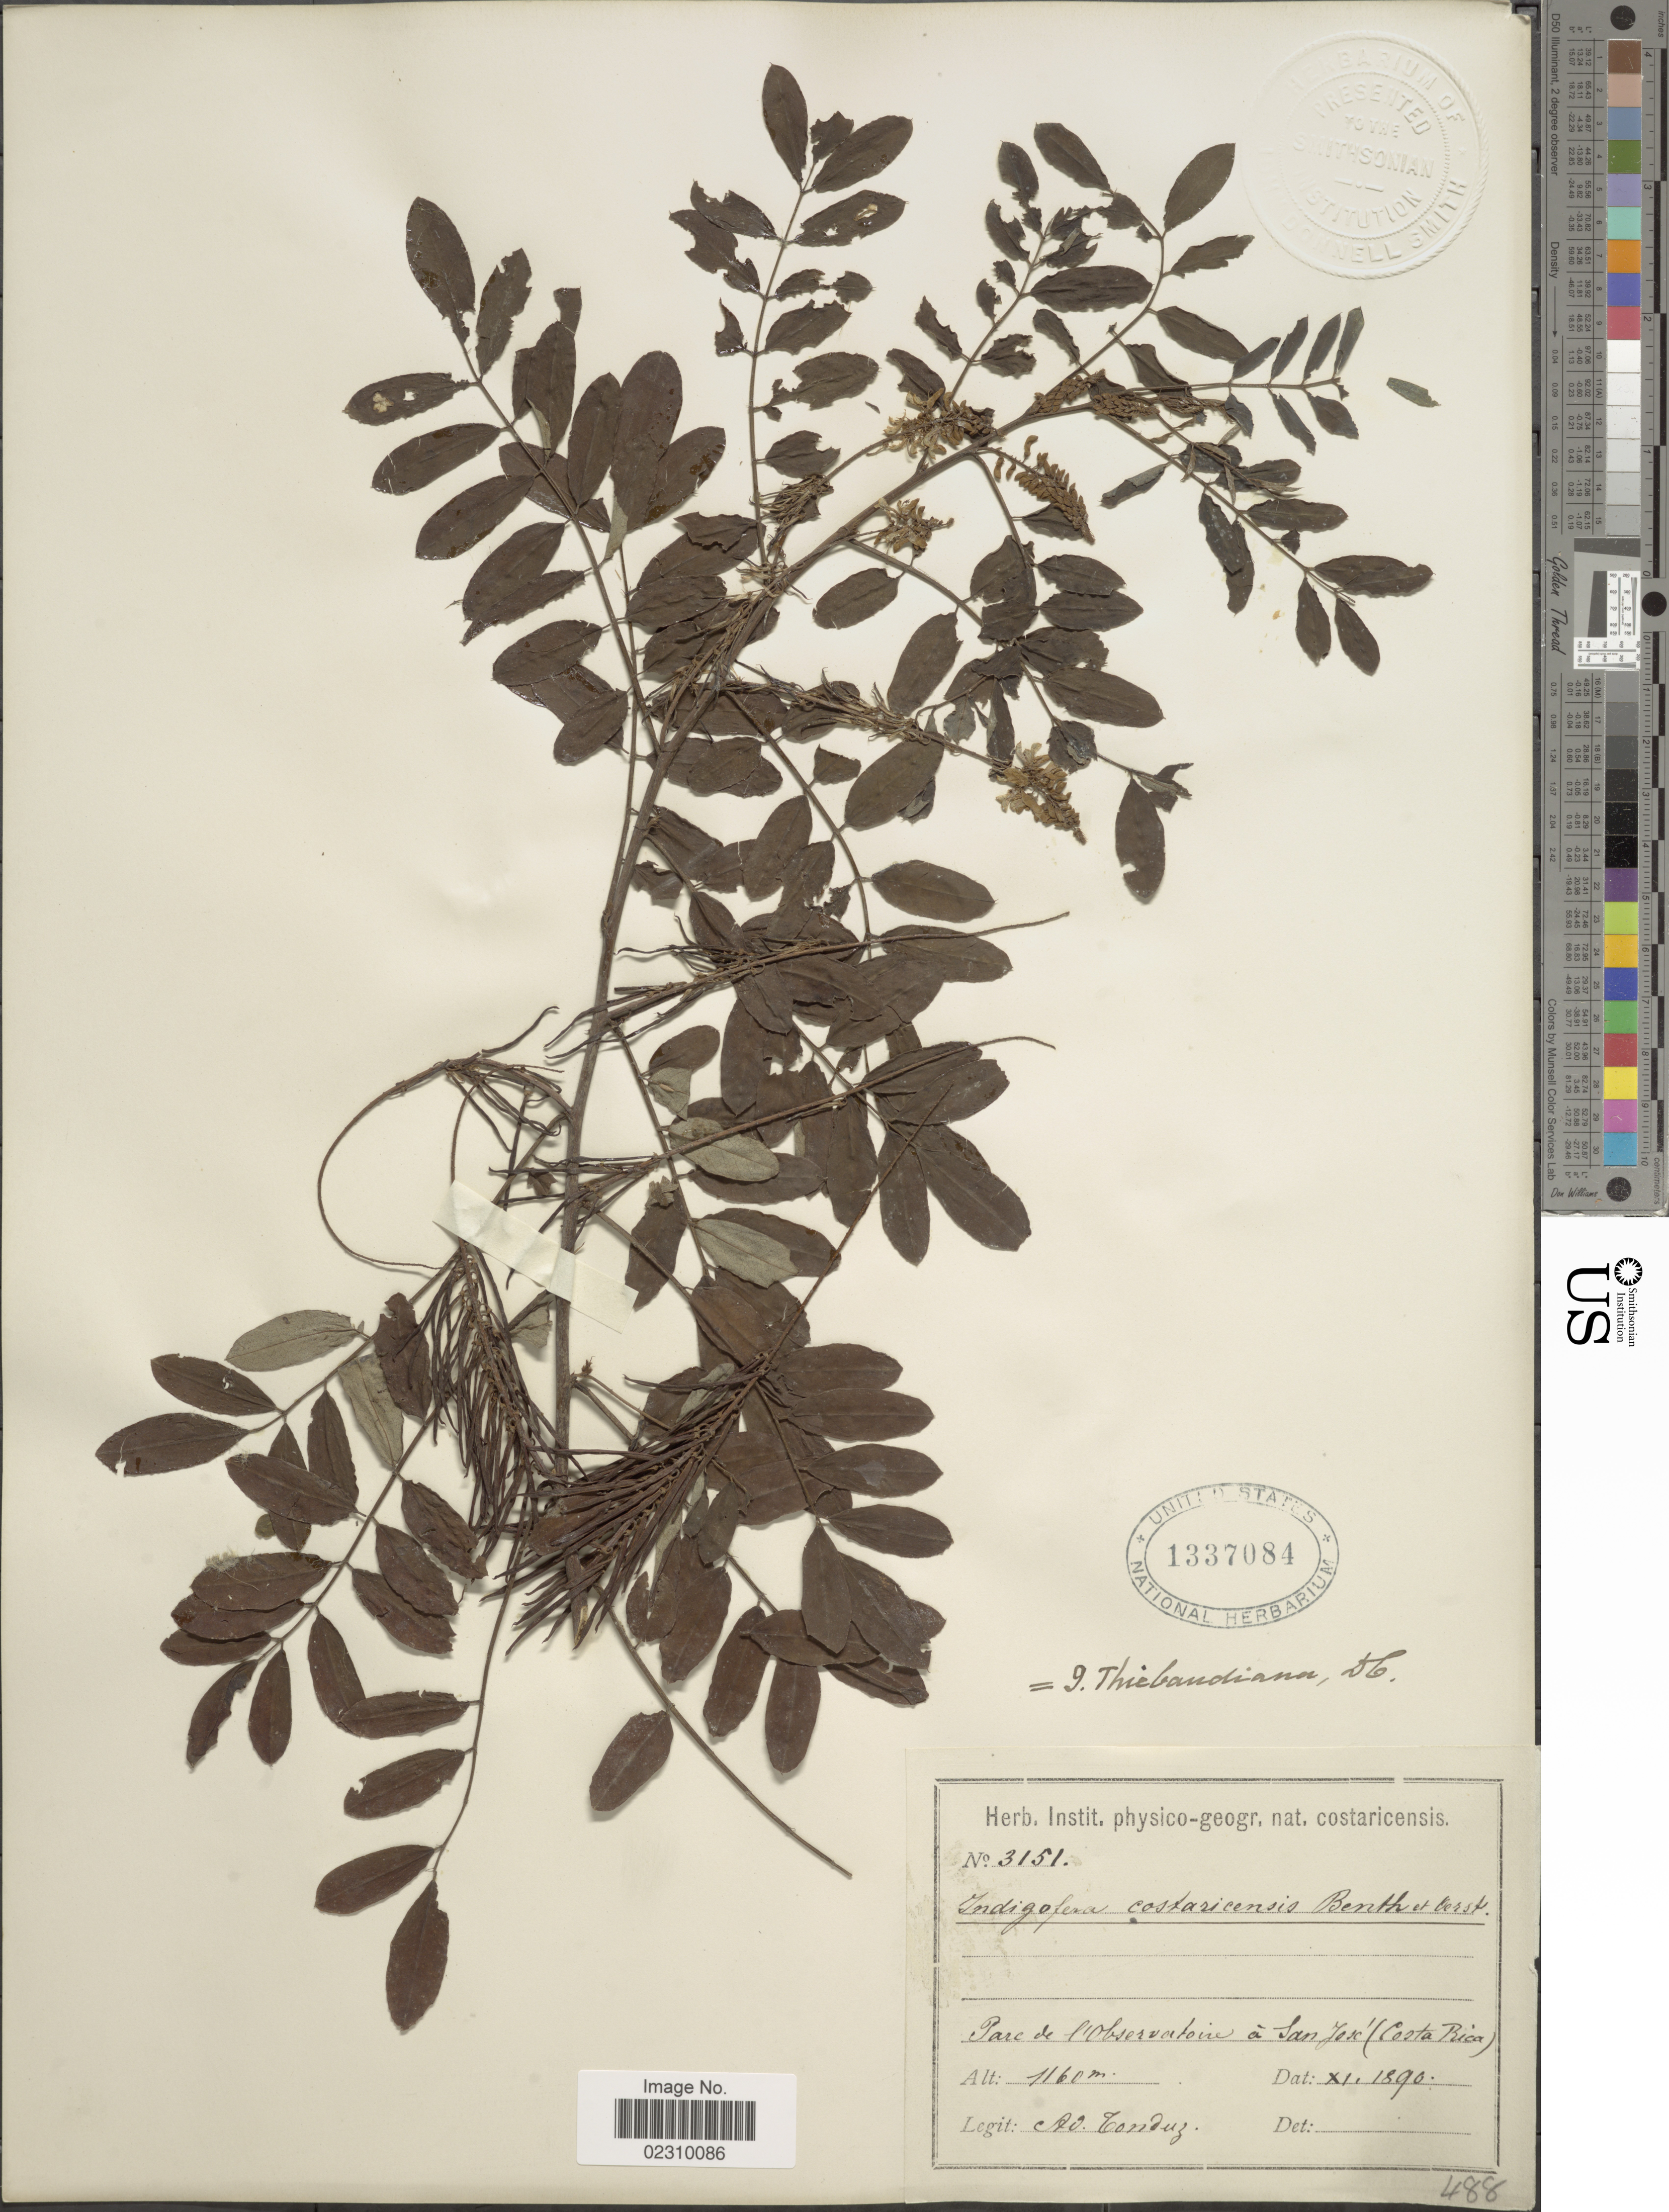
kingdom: Plantae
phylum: Tracheophyta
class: Magnoliopsida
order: Fabales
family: Fabaceae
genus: Indigofera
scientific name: Indigofera thibaudiana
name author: DC.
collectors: A. Tonduz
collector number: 3151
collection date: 1890-11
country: Costa Rica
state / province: San José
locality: Parc de l' obeservation a San Jose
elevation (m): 1160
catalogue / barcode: US 1337084